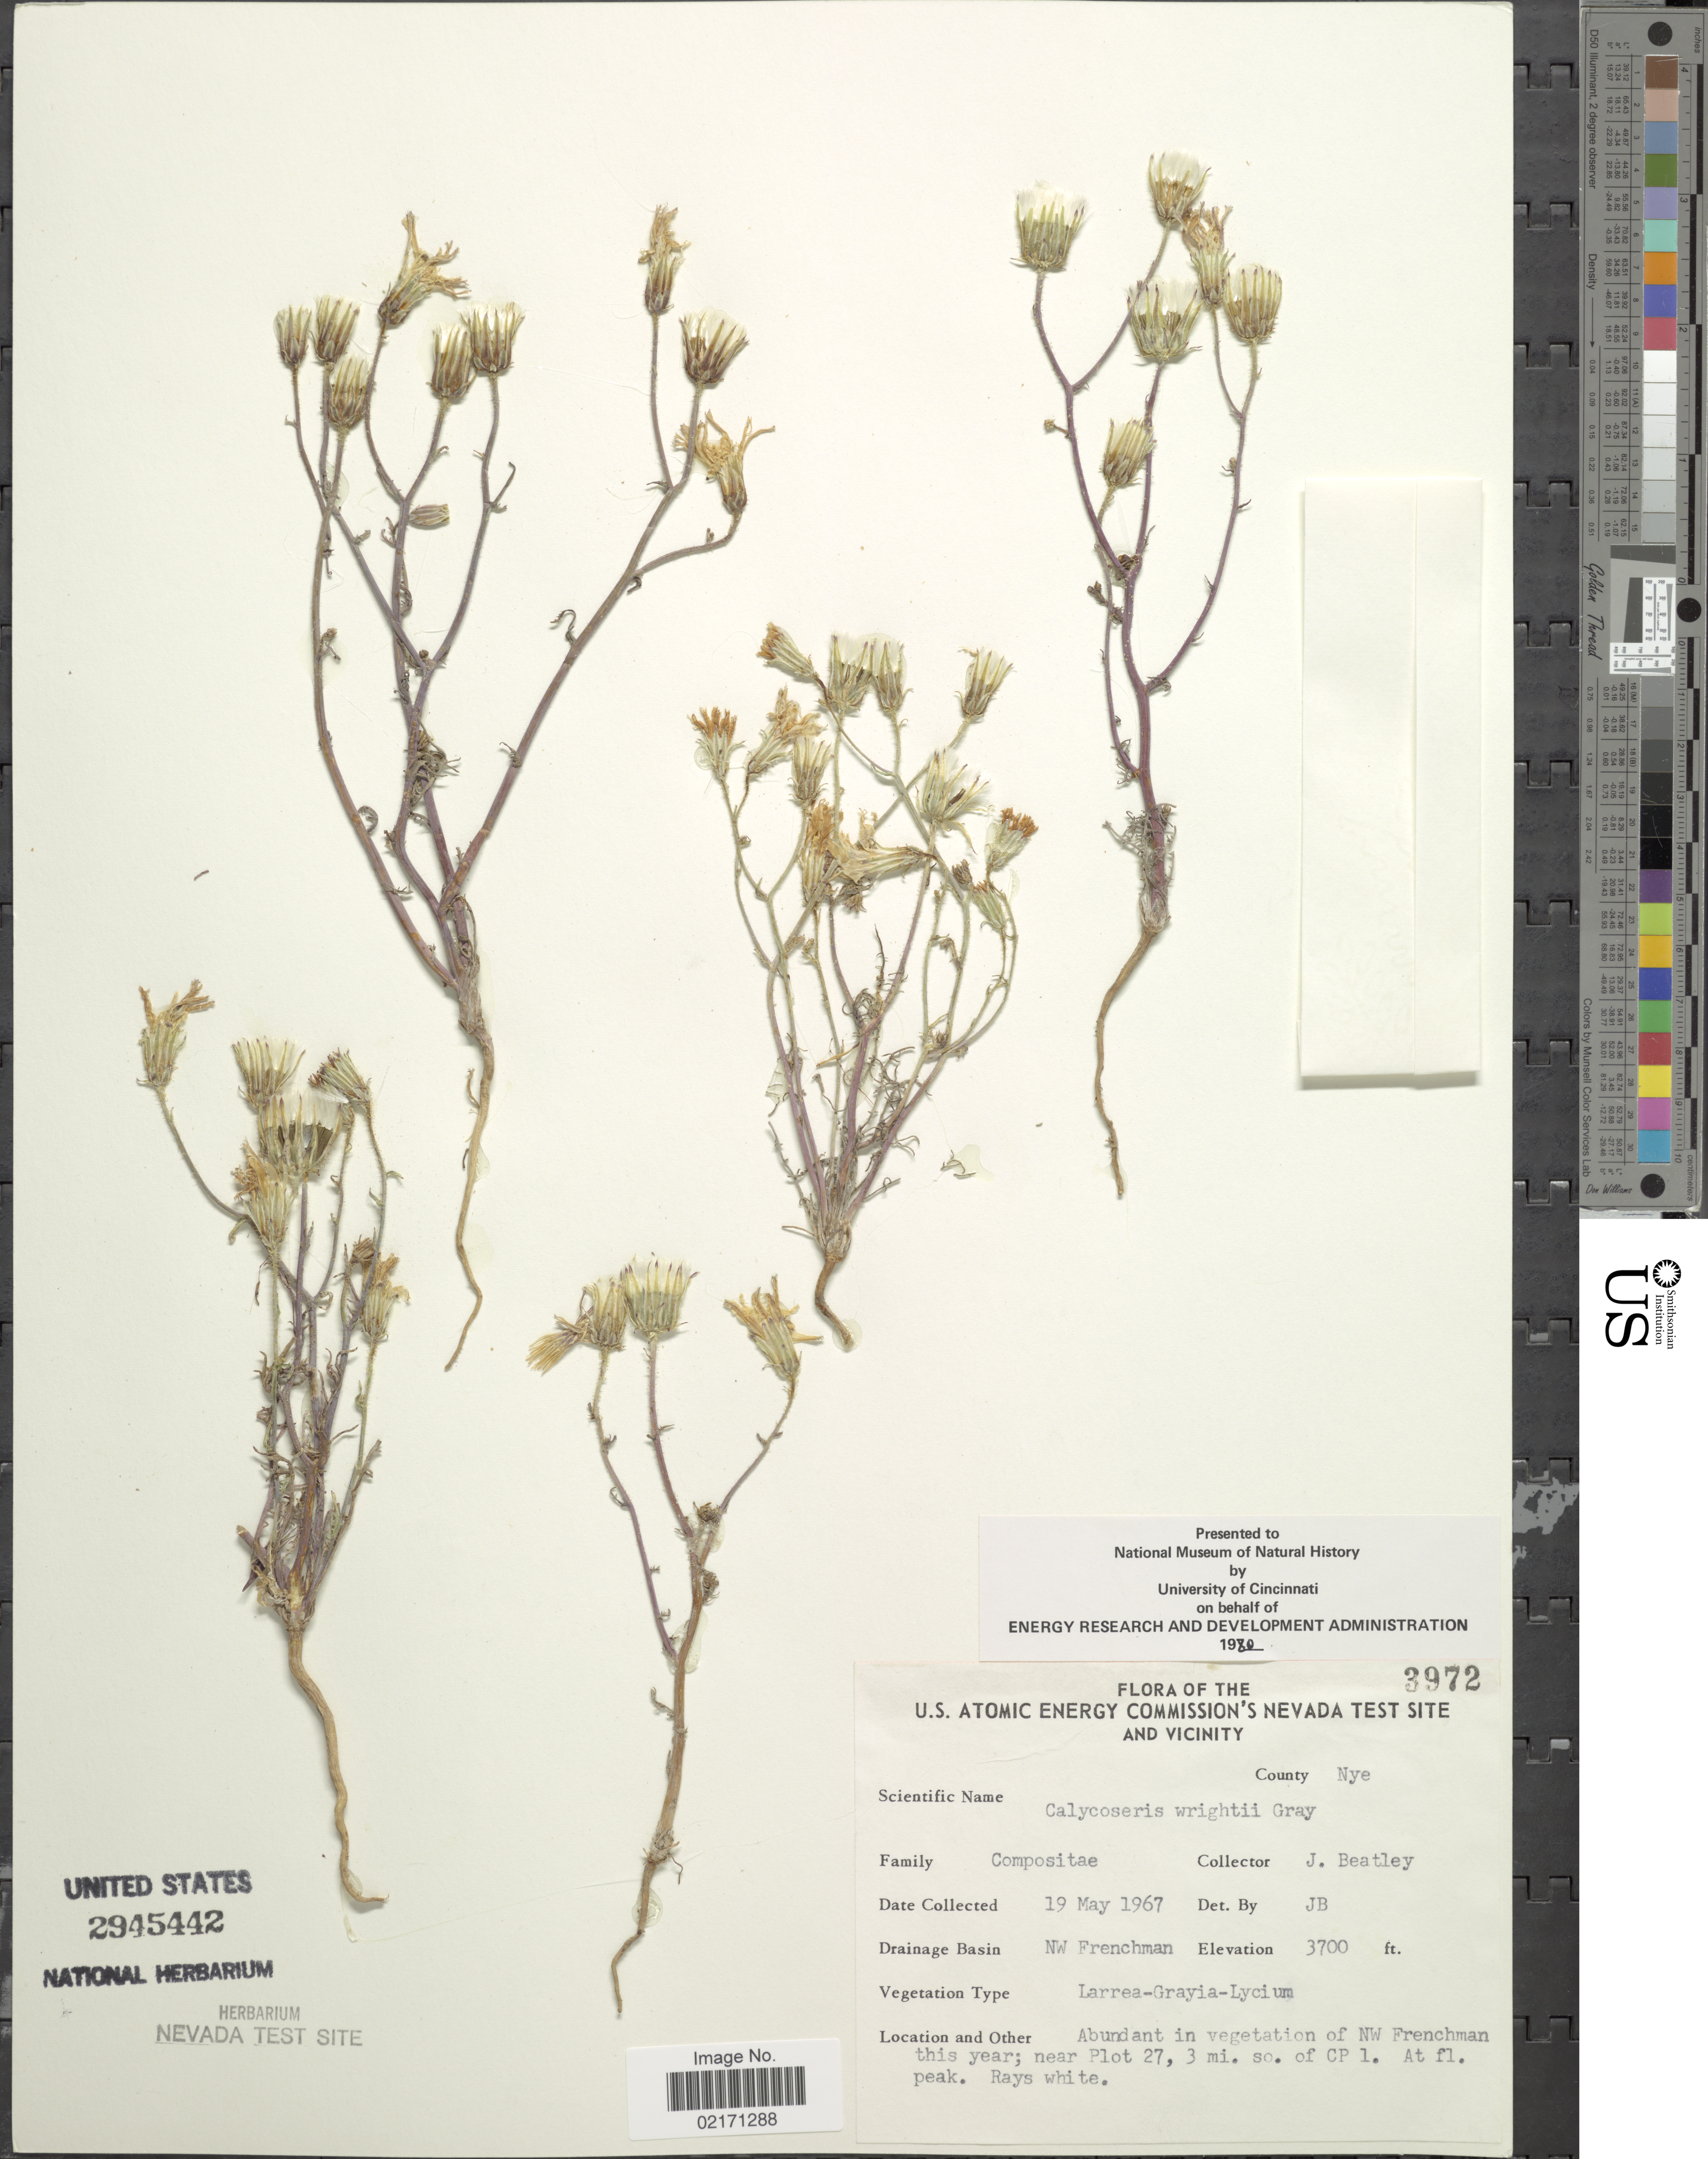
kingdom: Plantae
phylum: Tracheophyta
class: Magnoliopsida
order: Asterales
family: Asteraceae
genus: Calycoseris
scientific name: Calycoseris wrightii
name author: A. Gray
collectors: J. C. Beatley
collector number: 3972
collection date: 1967-05-19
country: United States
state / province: Nevada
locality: U.S. Atomic Energie Commision Nevada Test Site and vicinity. Drainage Basin: NW Frenchman this year; near Plot 27, 3 mi. so. of CP 1. County Nye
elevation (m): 1128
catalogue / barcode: US 2945442